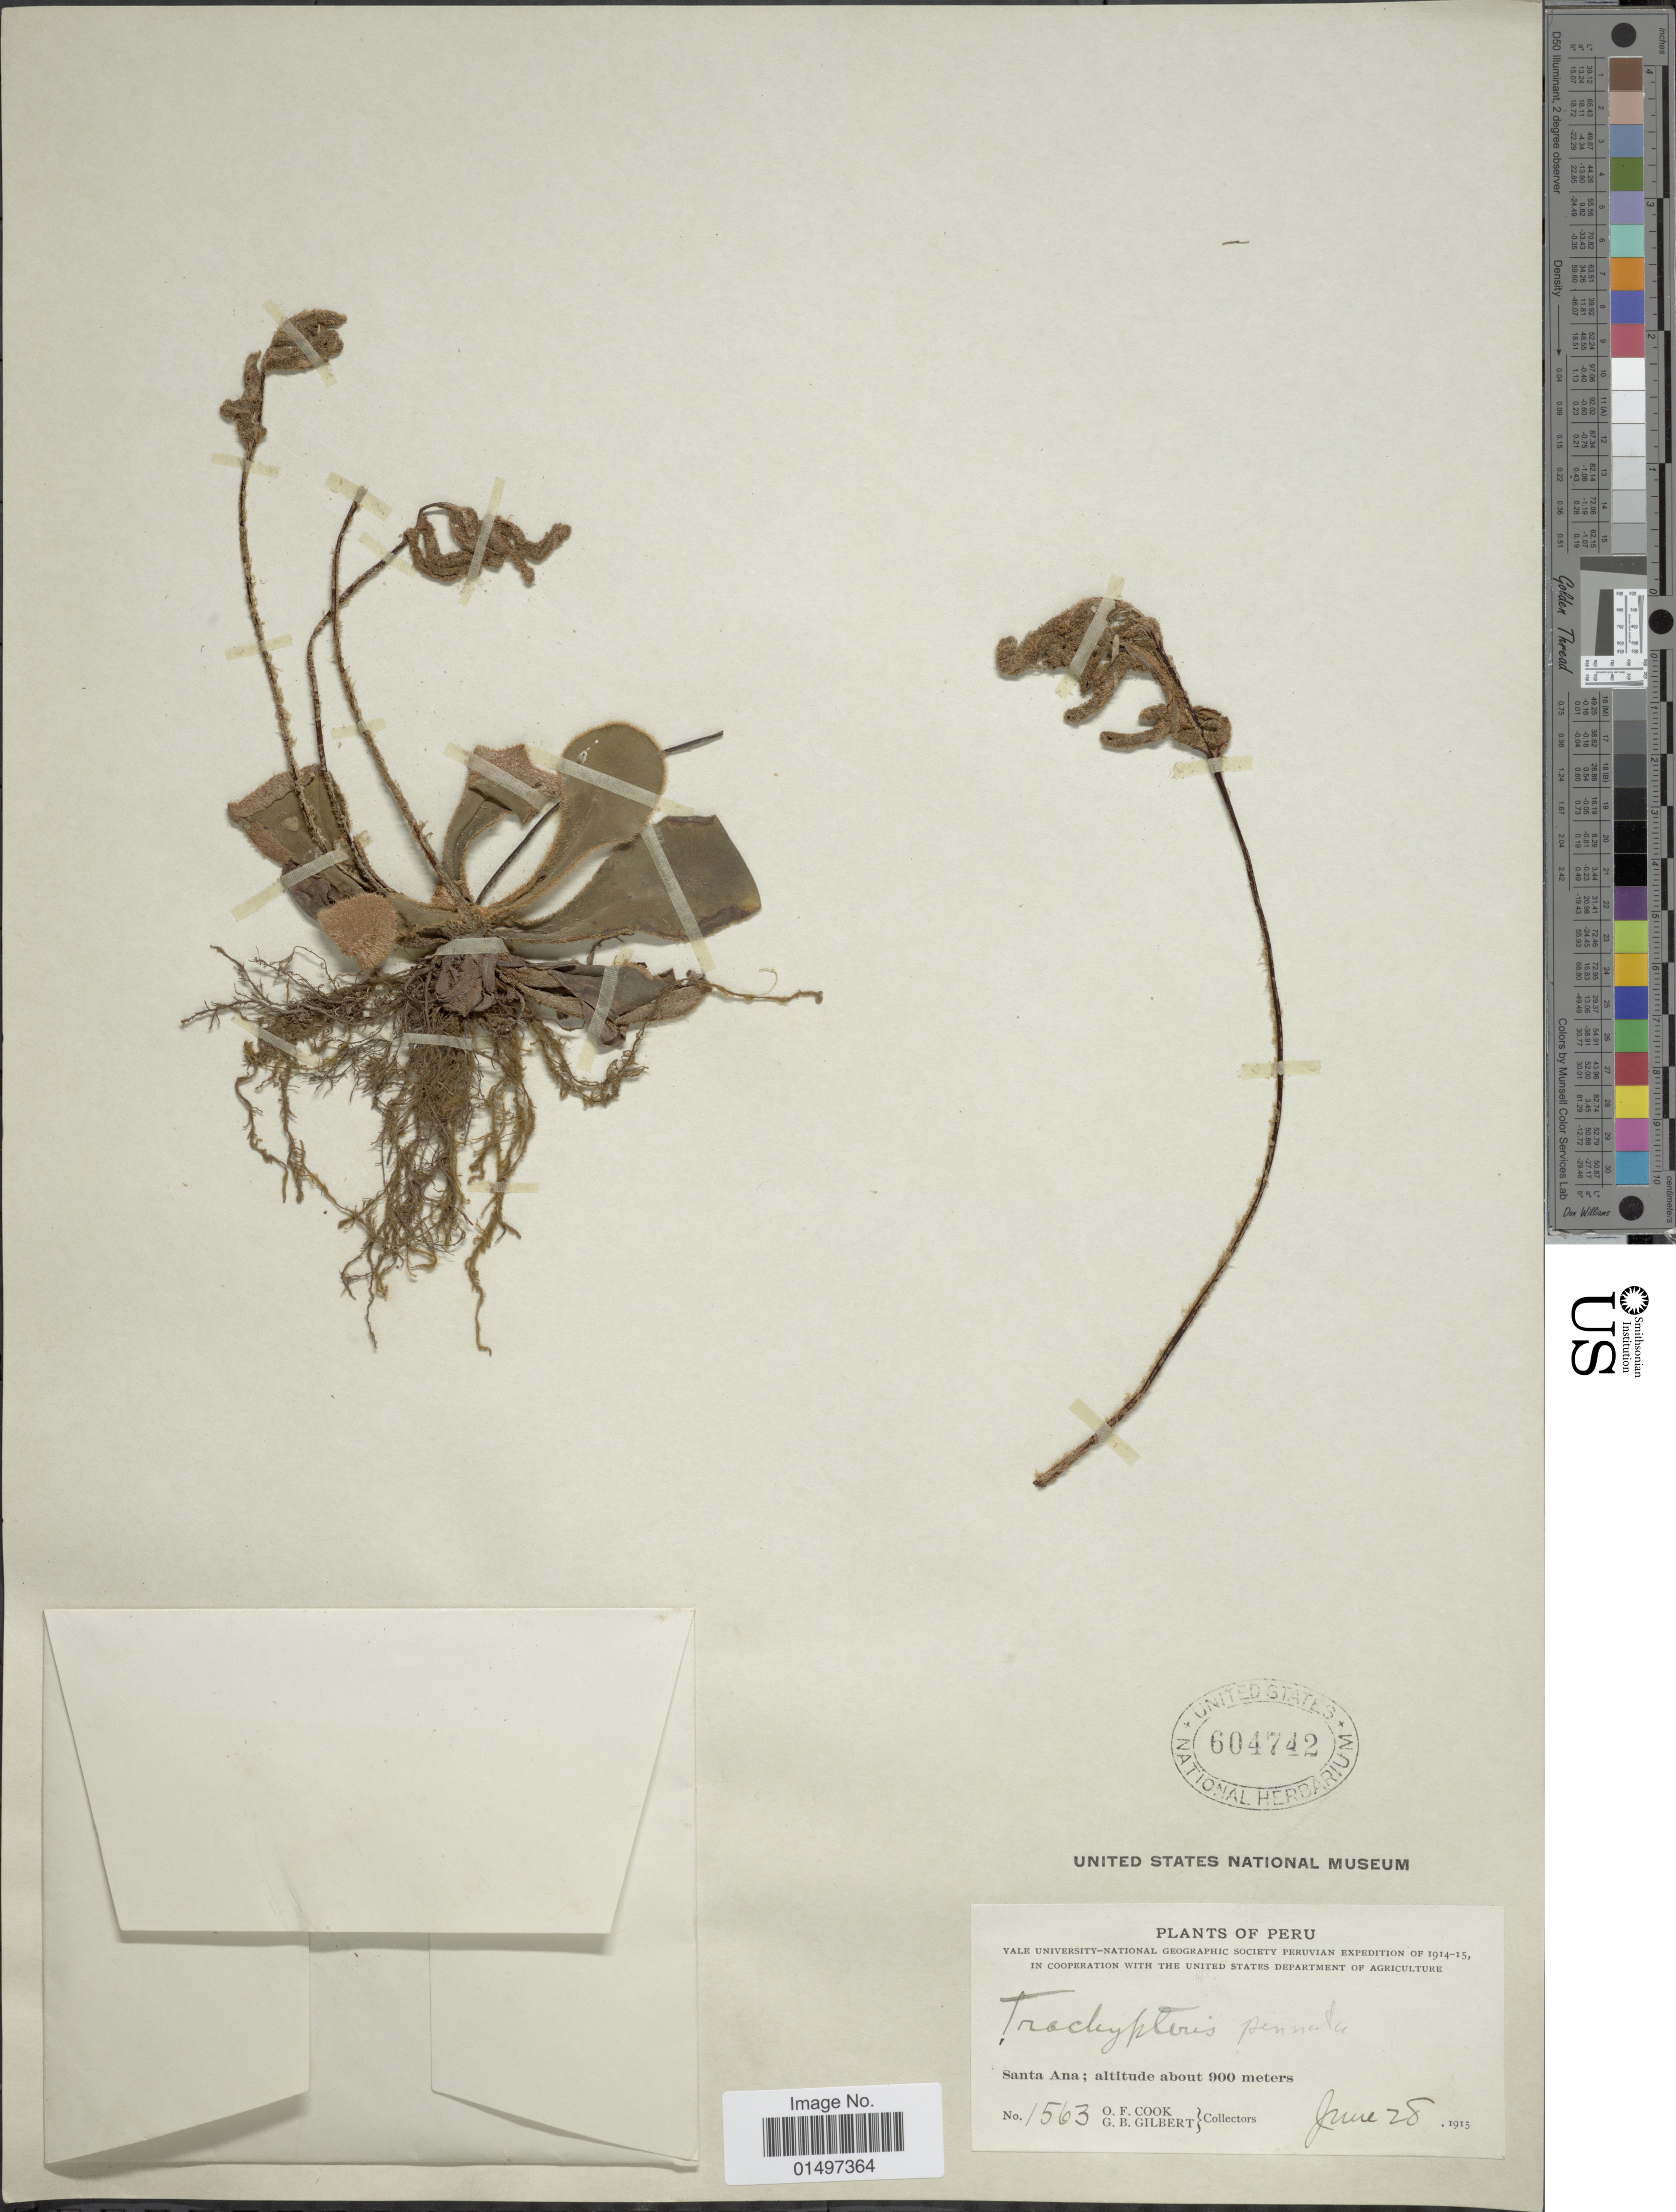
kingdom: Plantae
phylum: Tracheophyta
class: Polypodiopsida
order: Polypodiales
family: Pteridaceae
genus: Trachypteris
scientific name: Trachypteris pinnata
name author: (Hook. f.) C. Chr.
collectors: O. F. Cook & G. B. Gilbert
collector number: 1563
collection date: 1915-06-28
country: Peru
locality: Santa Ana.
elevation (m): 900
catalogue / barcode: US 604742